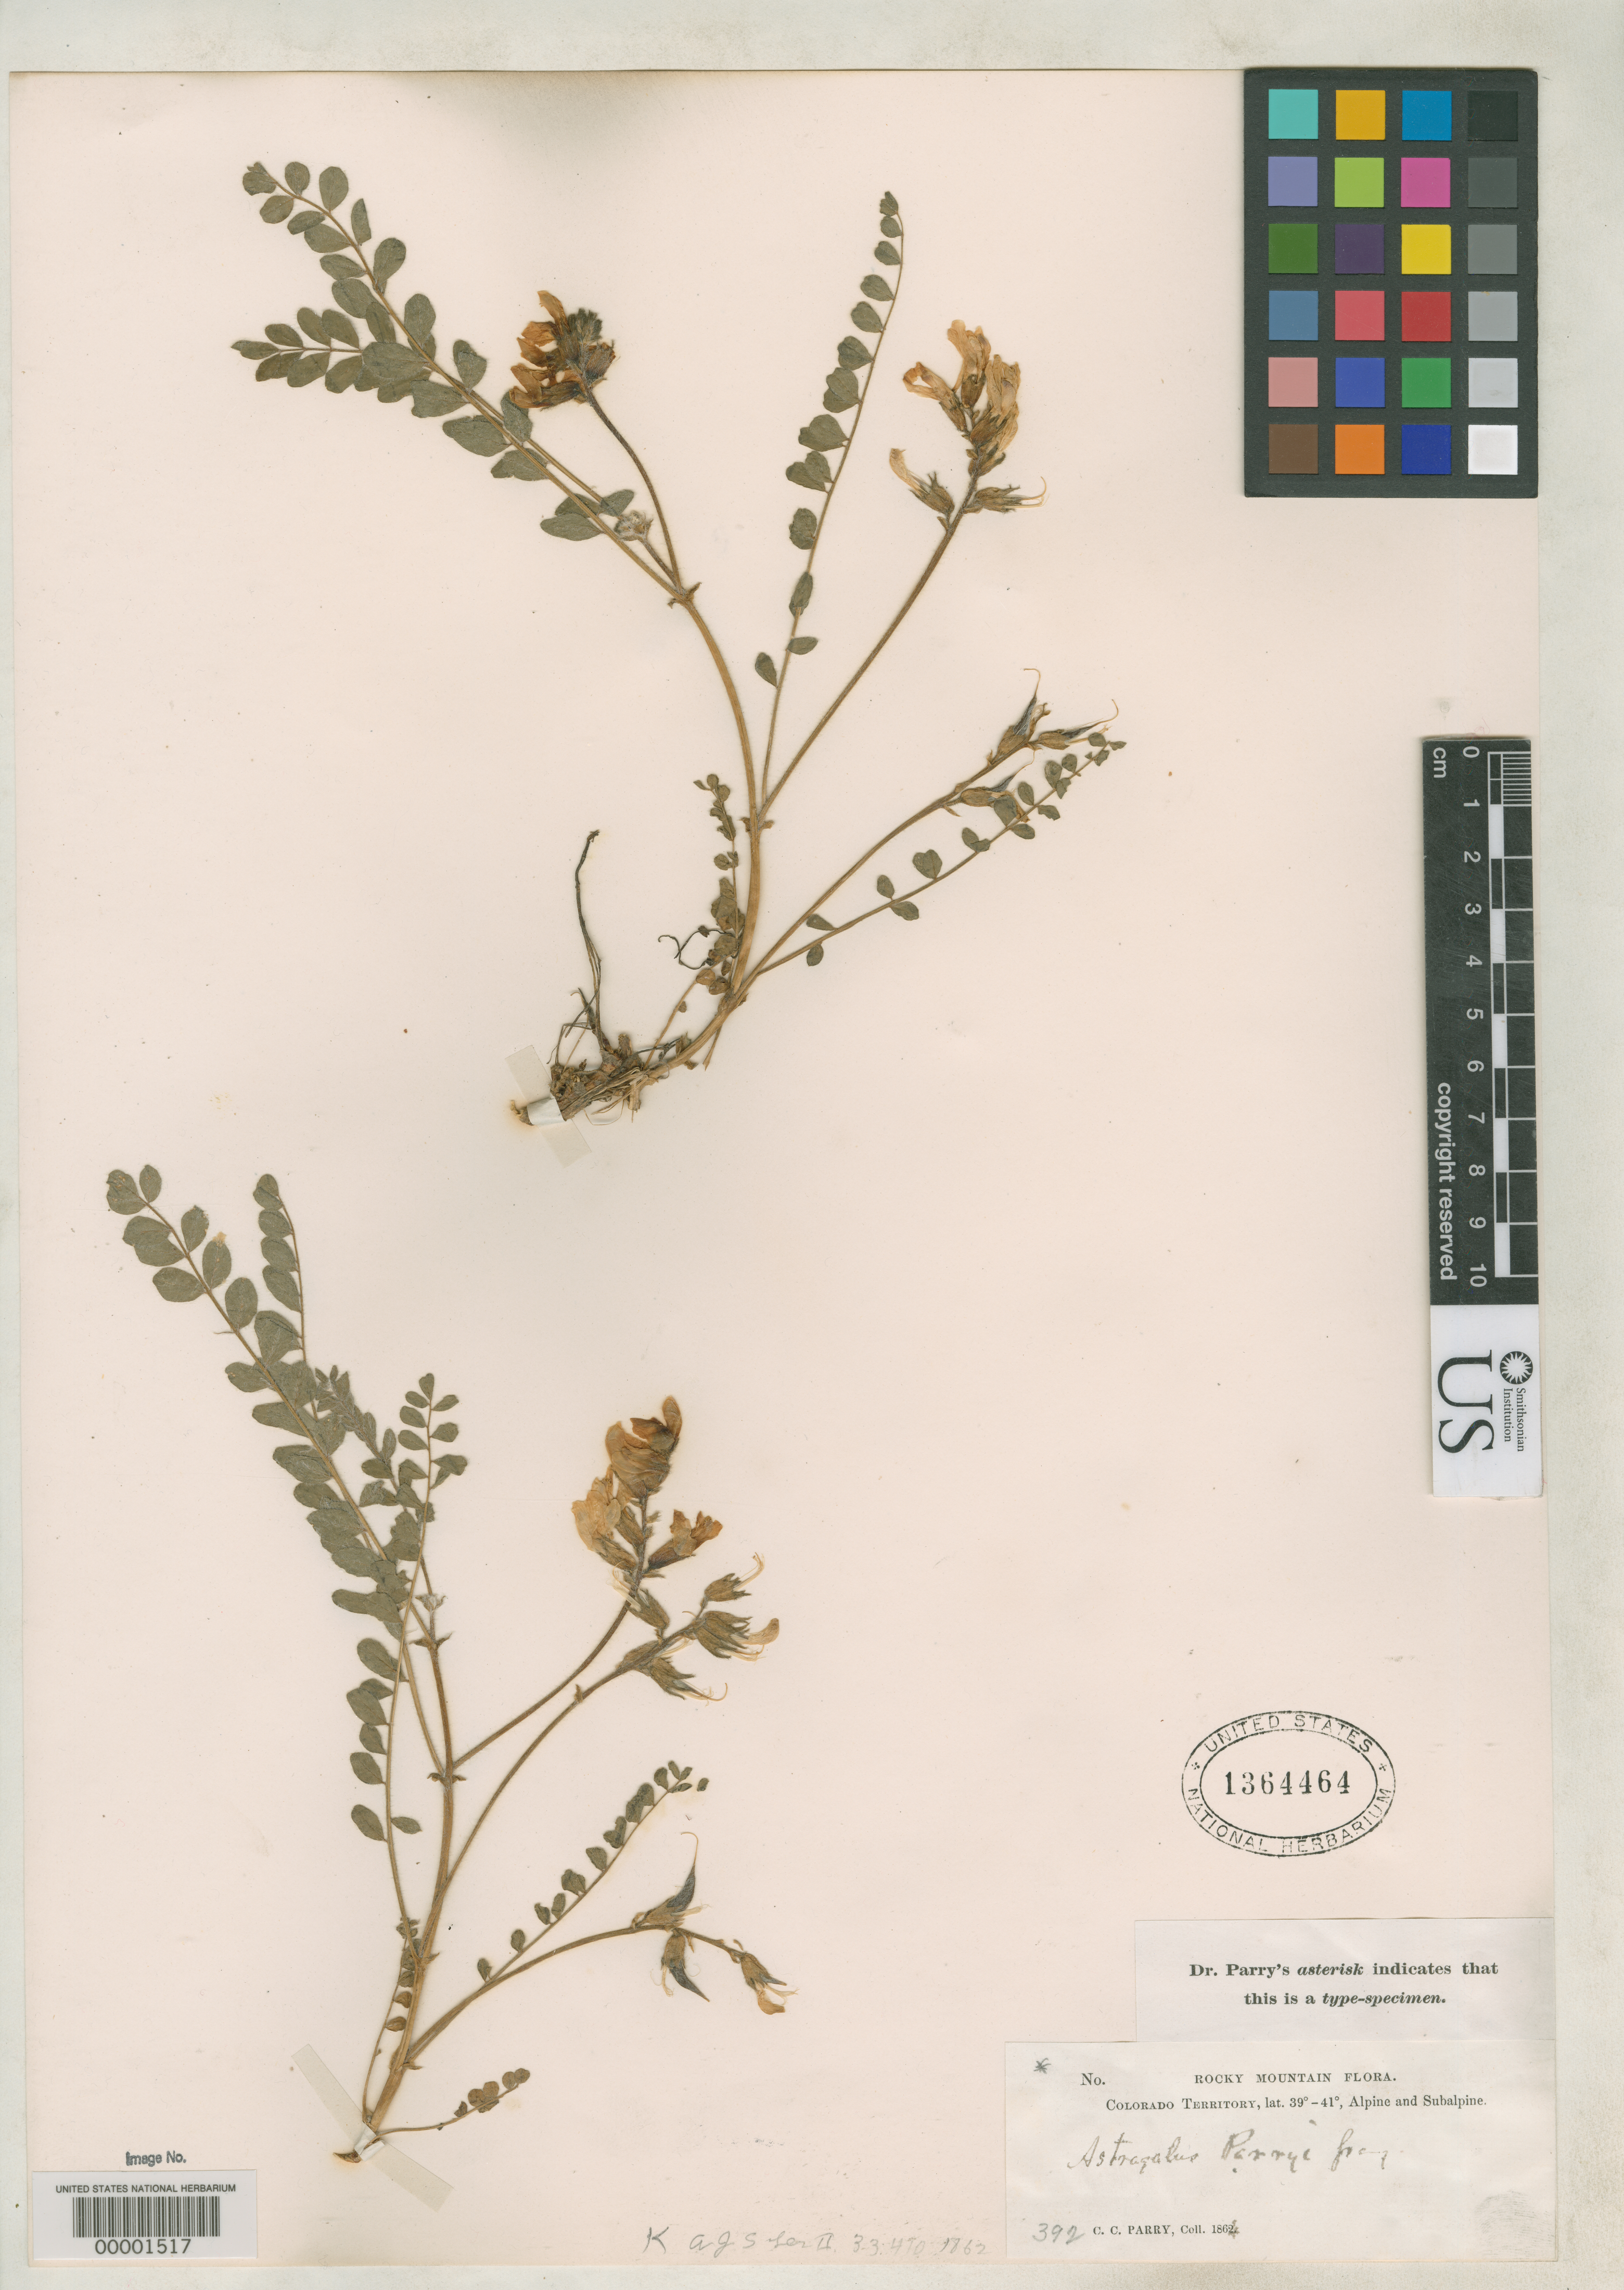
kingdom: Plantae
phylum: Tracheophyta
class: Magnoliopsida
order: Fabales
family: Fabaceae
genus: Astragalus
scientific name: Astragalus parryi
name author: A. Gray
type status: Type Collection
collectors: C. C. Parry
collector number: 392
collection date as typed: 1864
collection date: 1864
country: United States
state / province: Colorado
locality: Rocky Mountain Flora, Colorado Territory, lat. 39° - 41°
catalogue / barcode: US 1364464